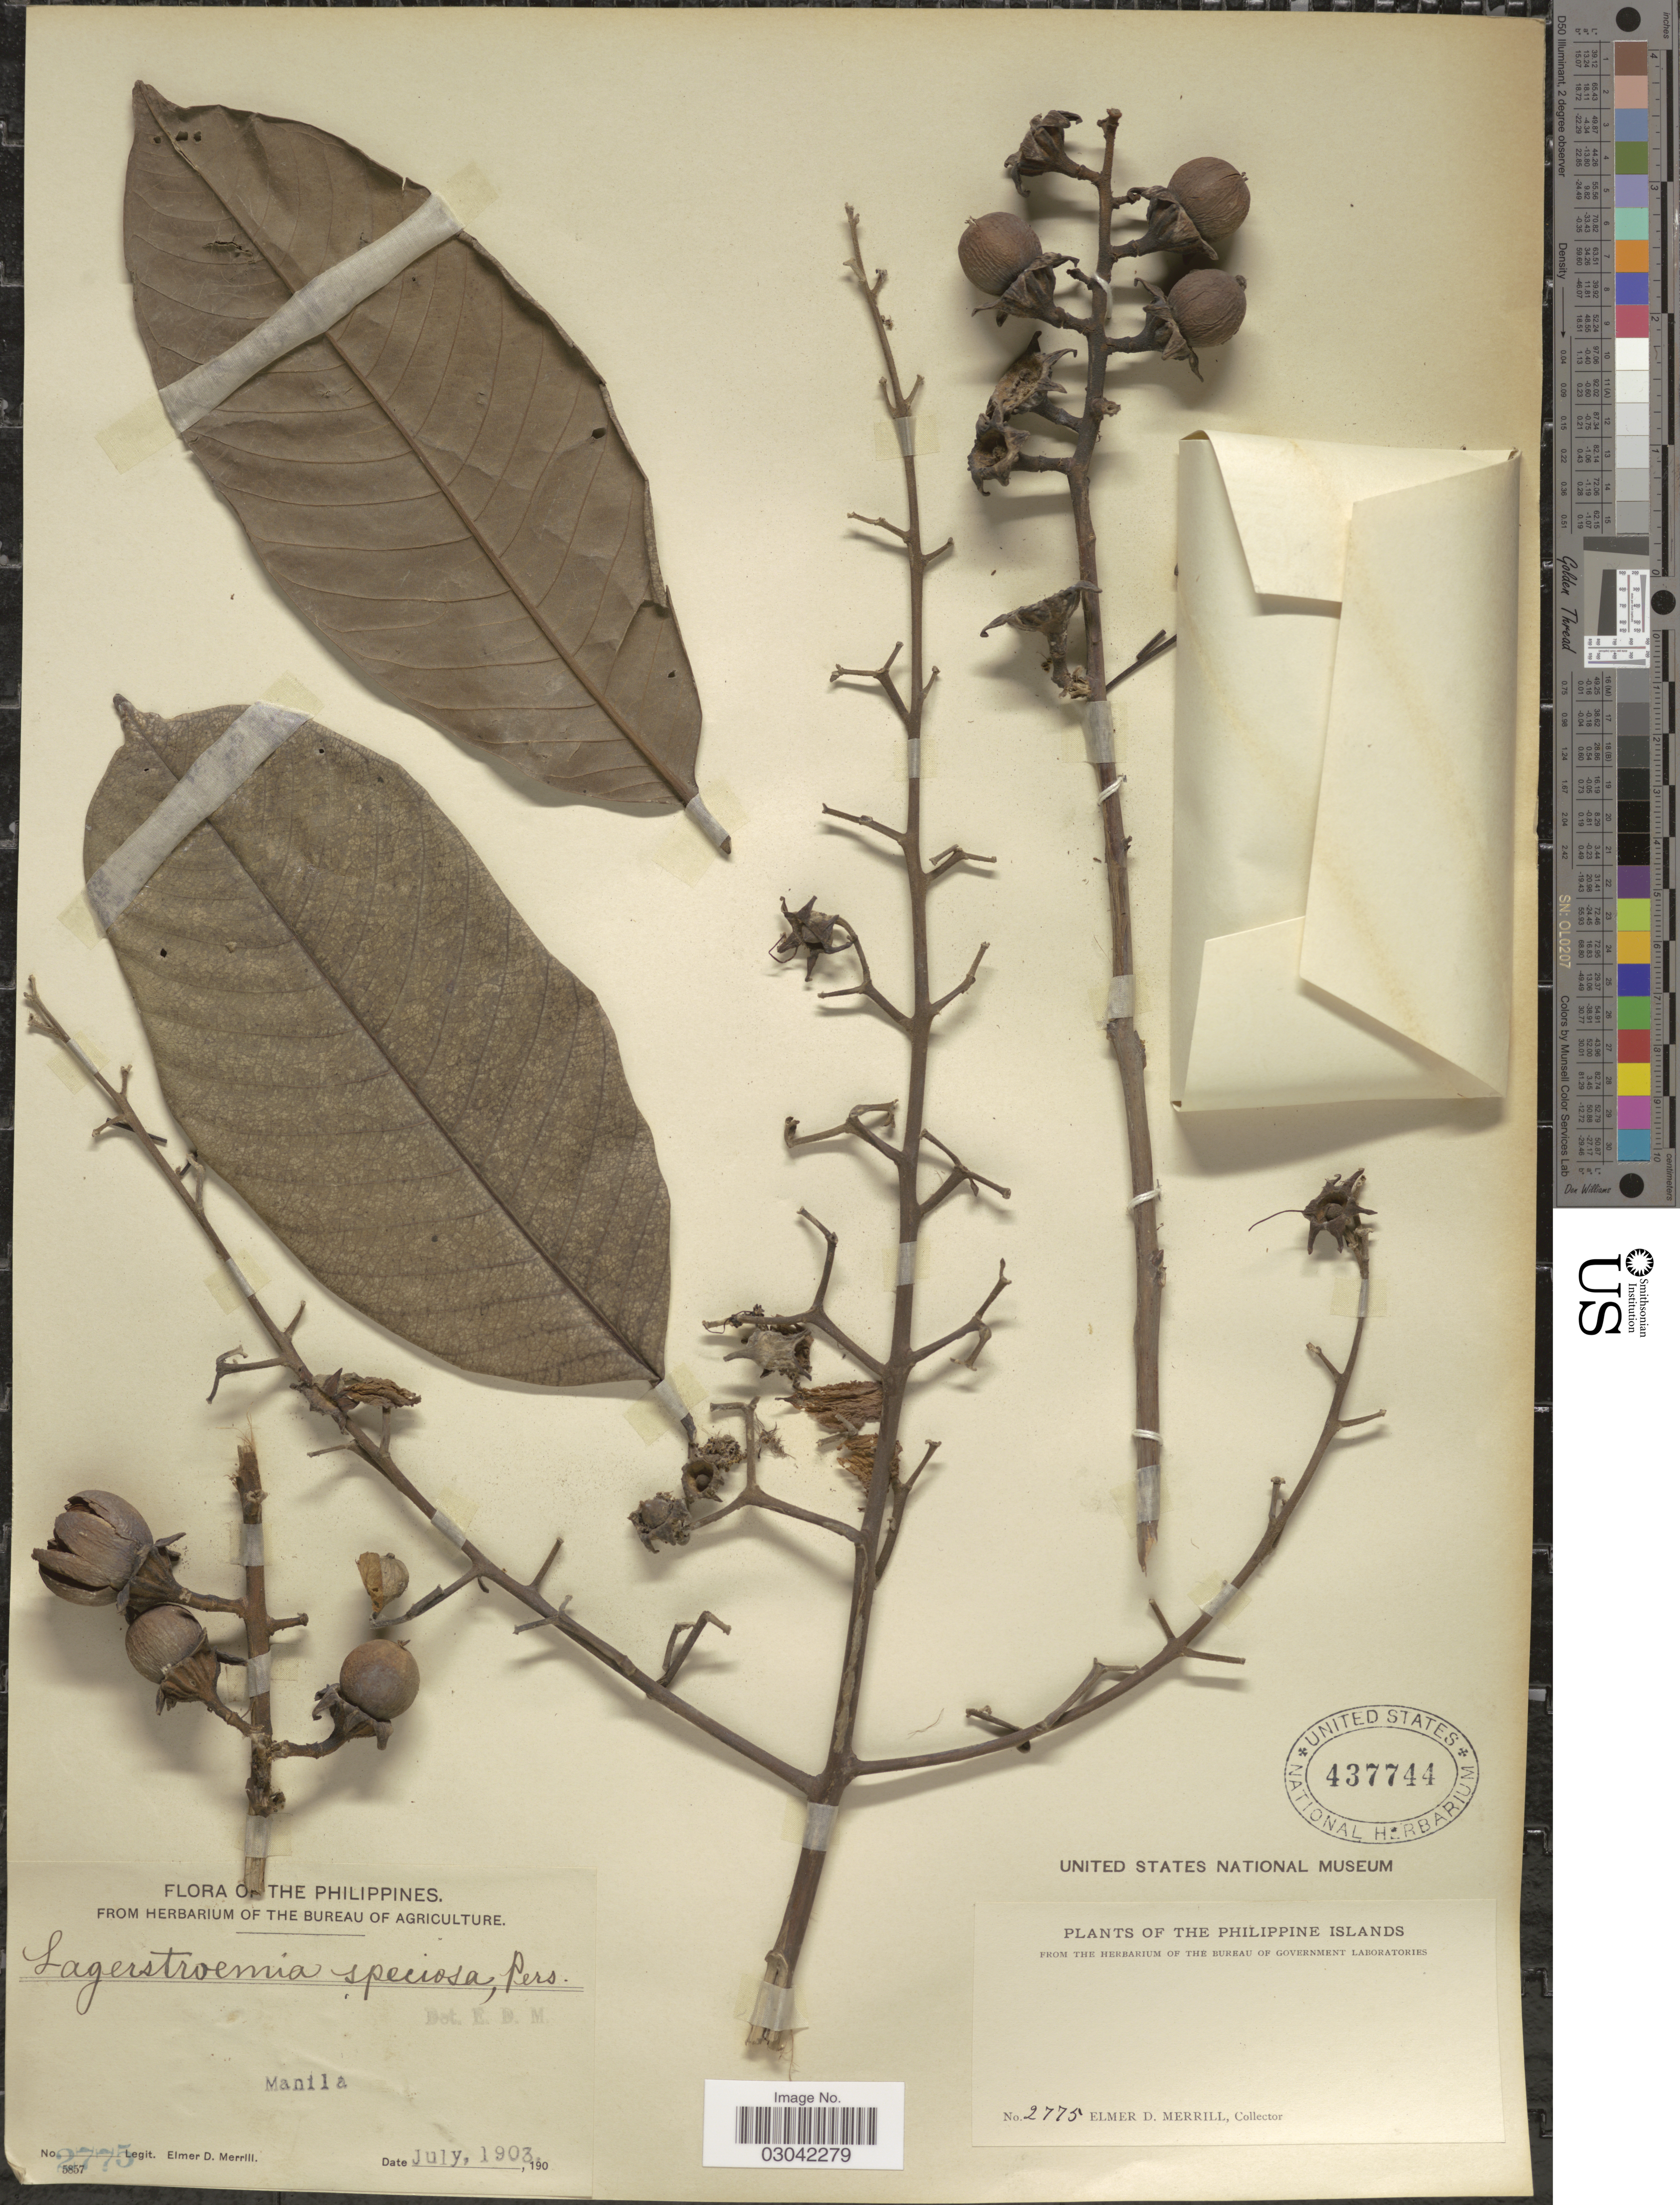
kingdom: Plantae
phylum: Tracheophyta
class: Magnoliopsida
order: Myrtales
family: Lythraceae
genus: Lagerstroemia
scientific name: Lagerstroemia speciosa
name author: (L.) Pers.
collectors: E. D. Merrill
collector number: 2775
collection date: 1903-07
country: Philippines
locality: Manila.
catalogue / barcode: US 437744